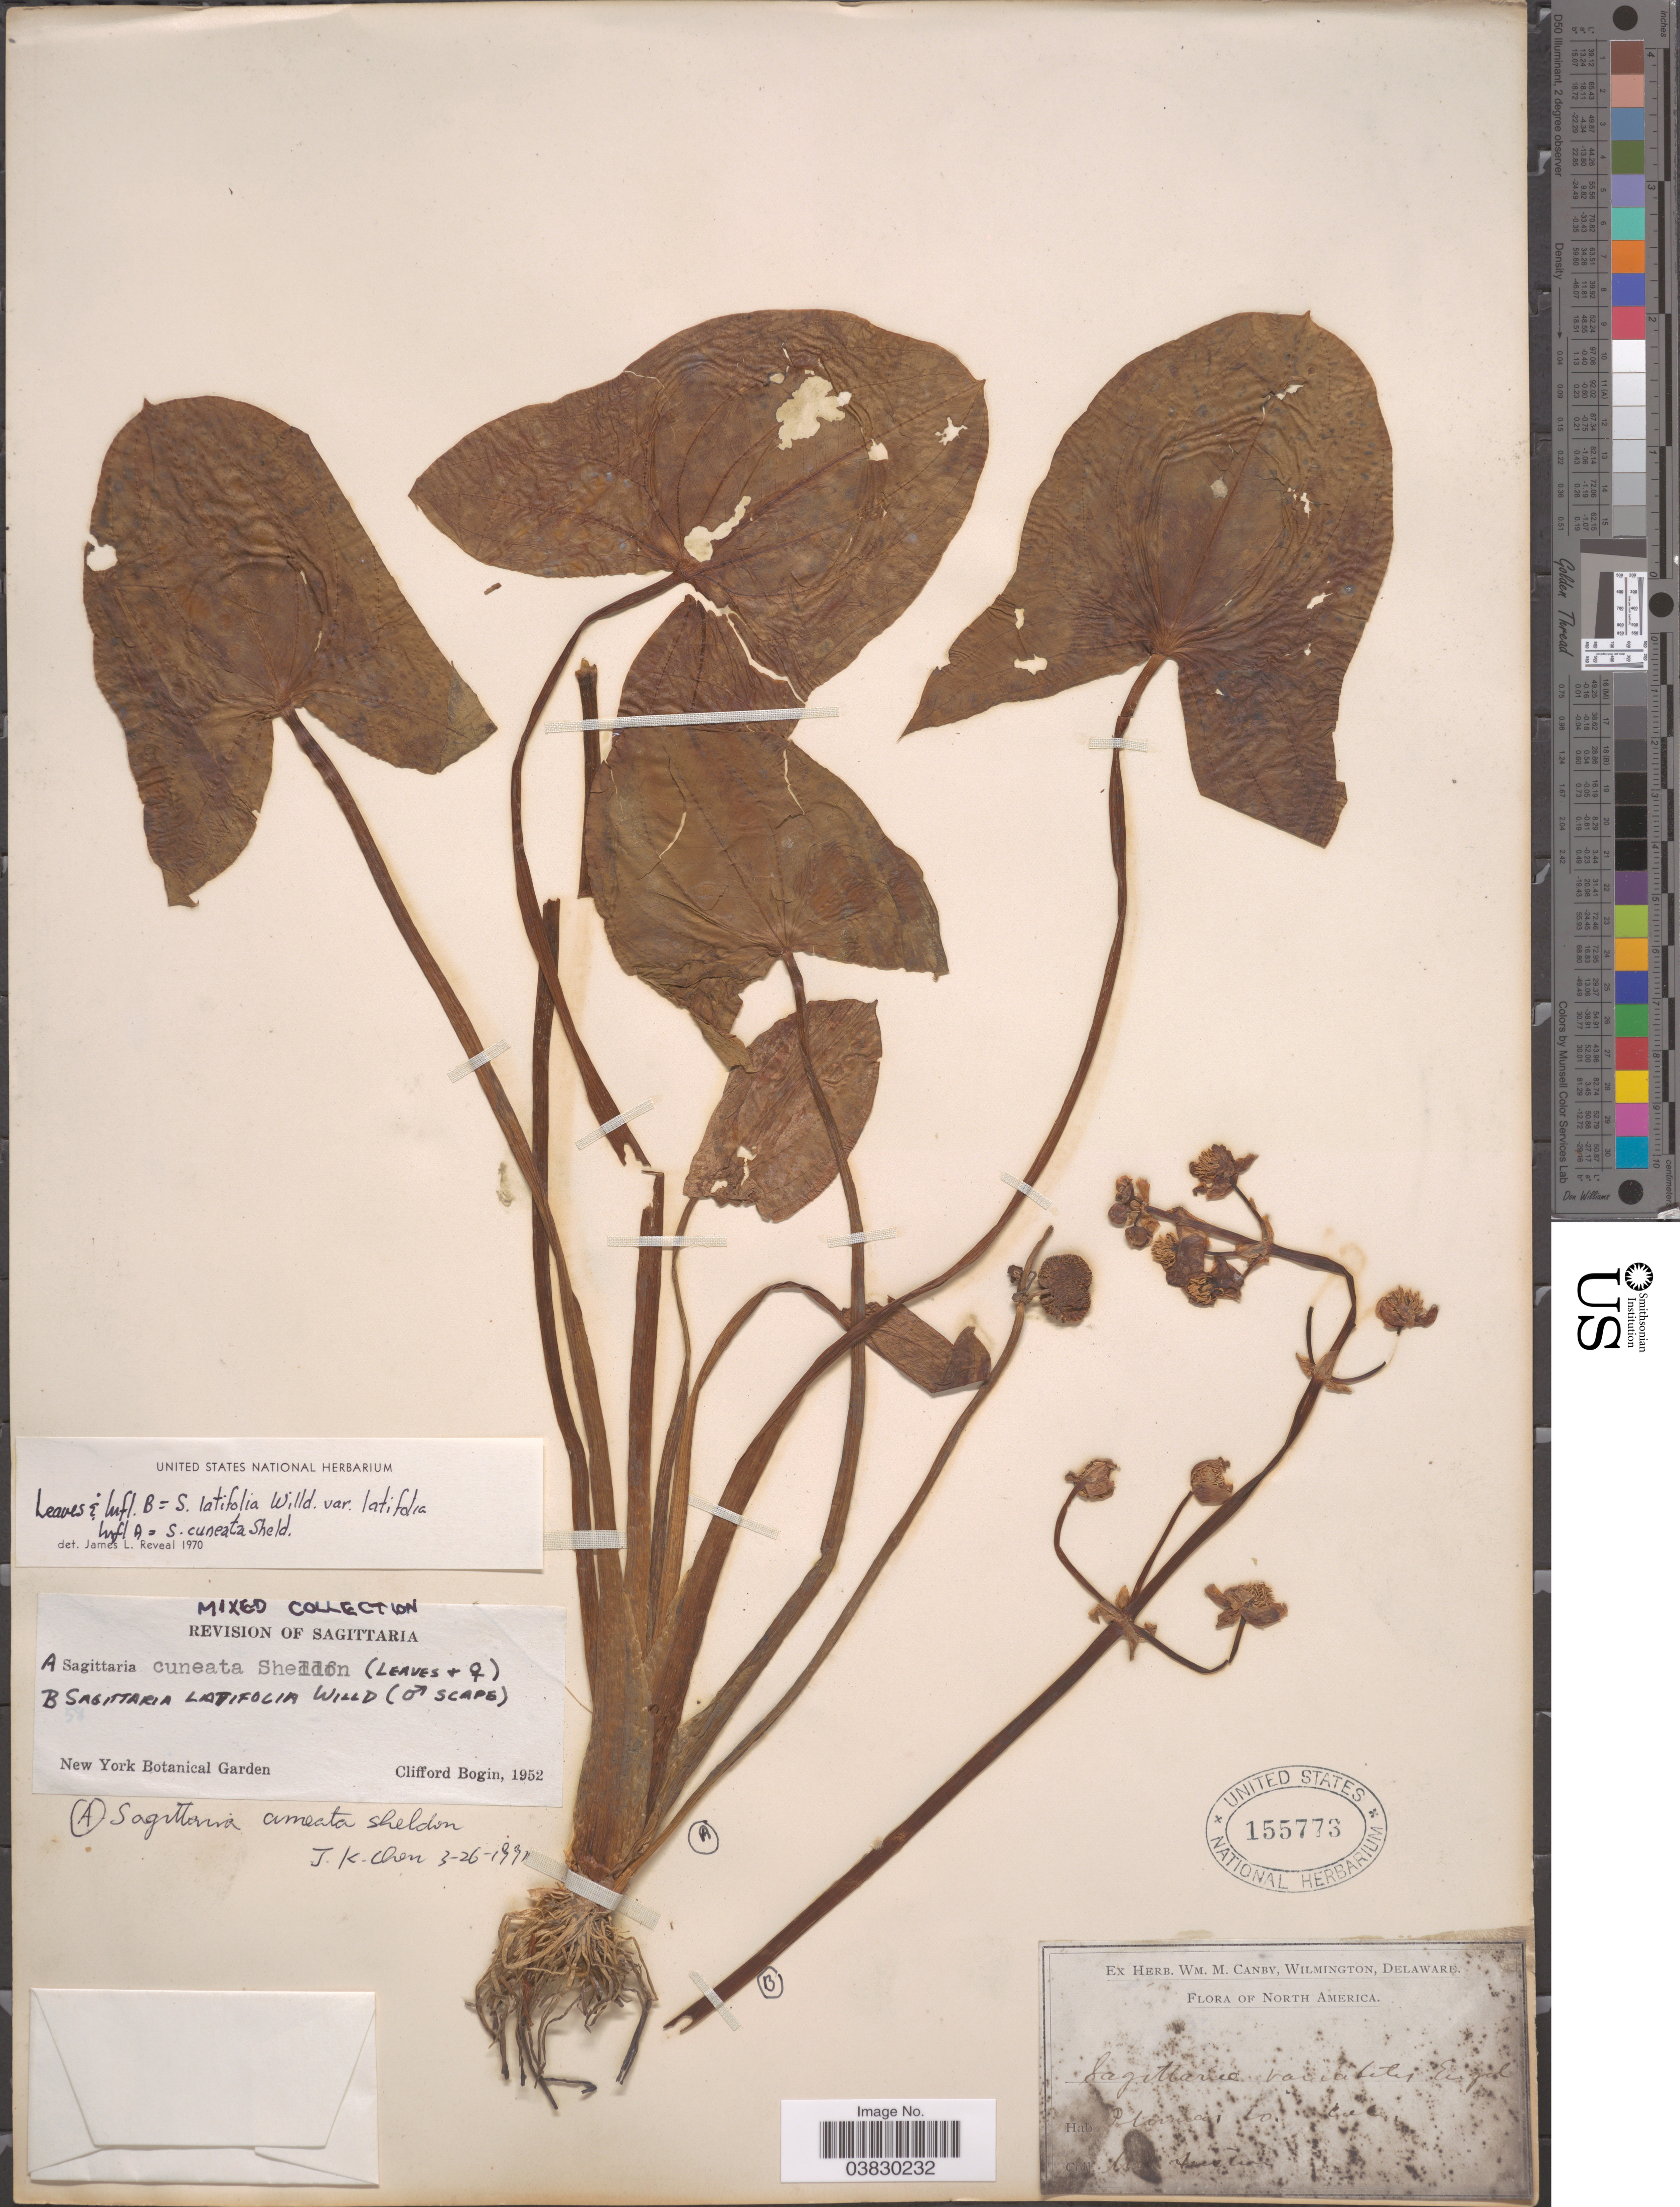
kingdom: Plantae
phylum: Tracheophyta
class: Liliopsida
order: Alismatales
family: Alismataceae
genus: Sagittaria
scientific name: Sagittaria latifolia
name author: Willd.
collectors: Austin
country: United States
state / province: California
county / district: Plumas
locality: Plumas Co.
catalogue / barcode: US 155773